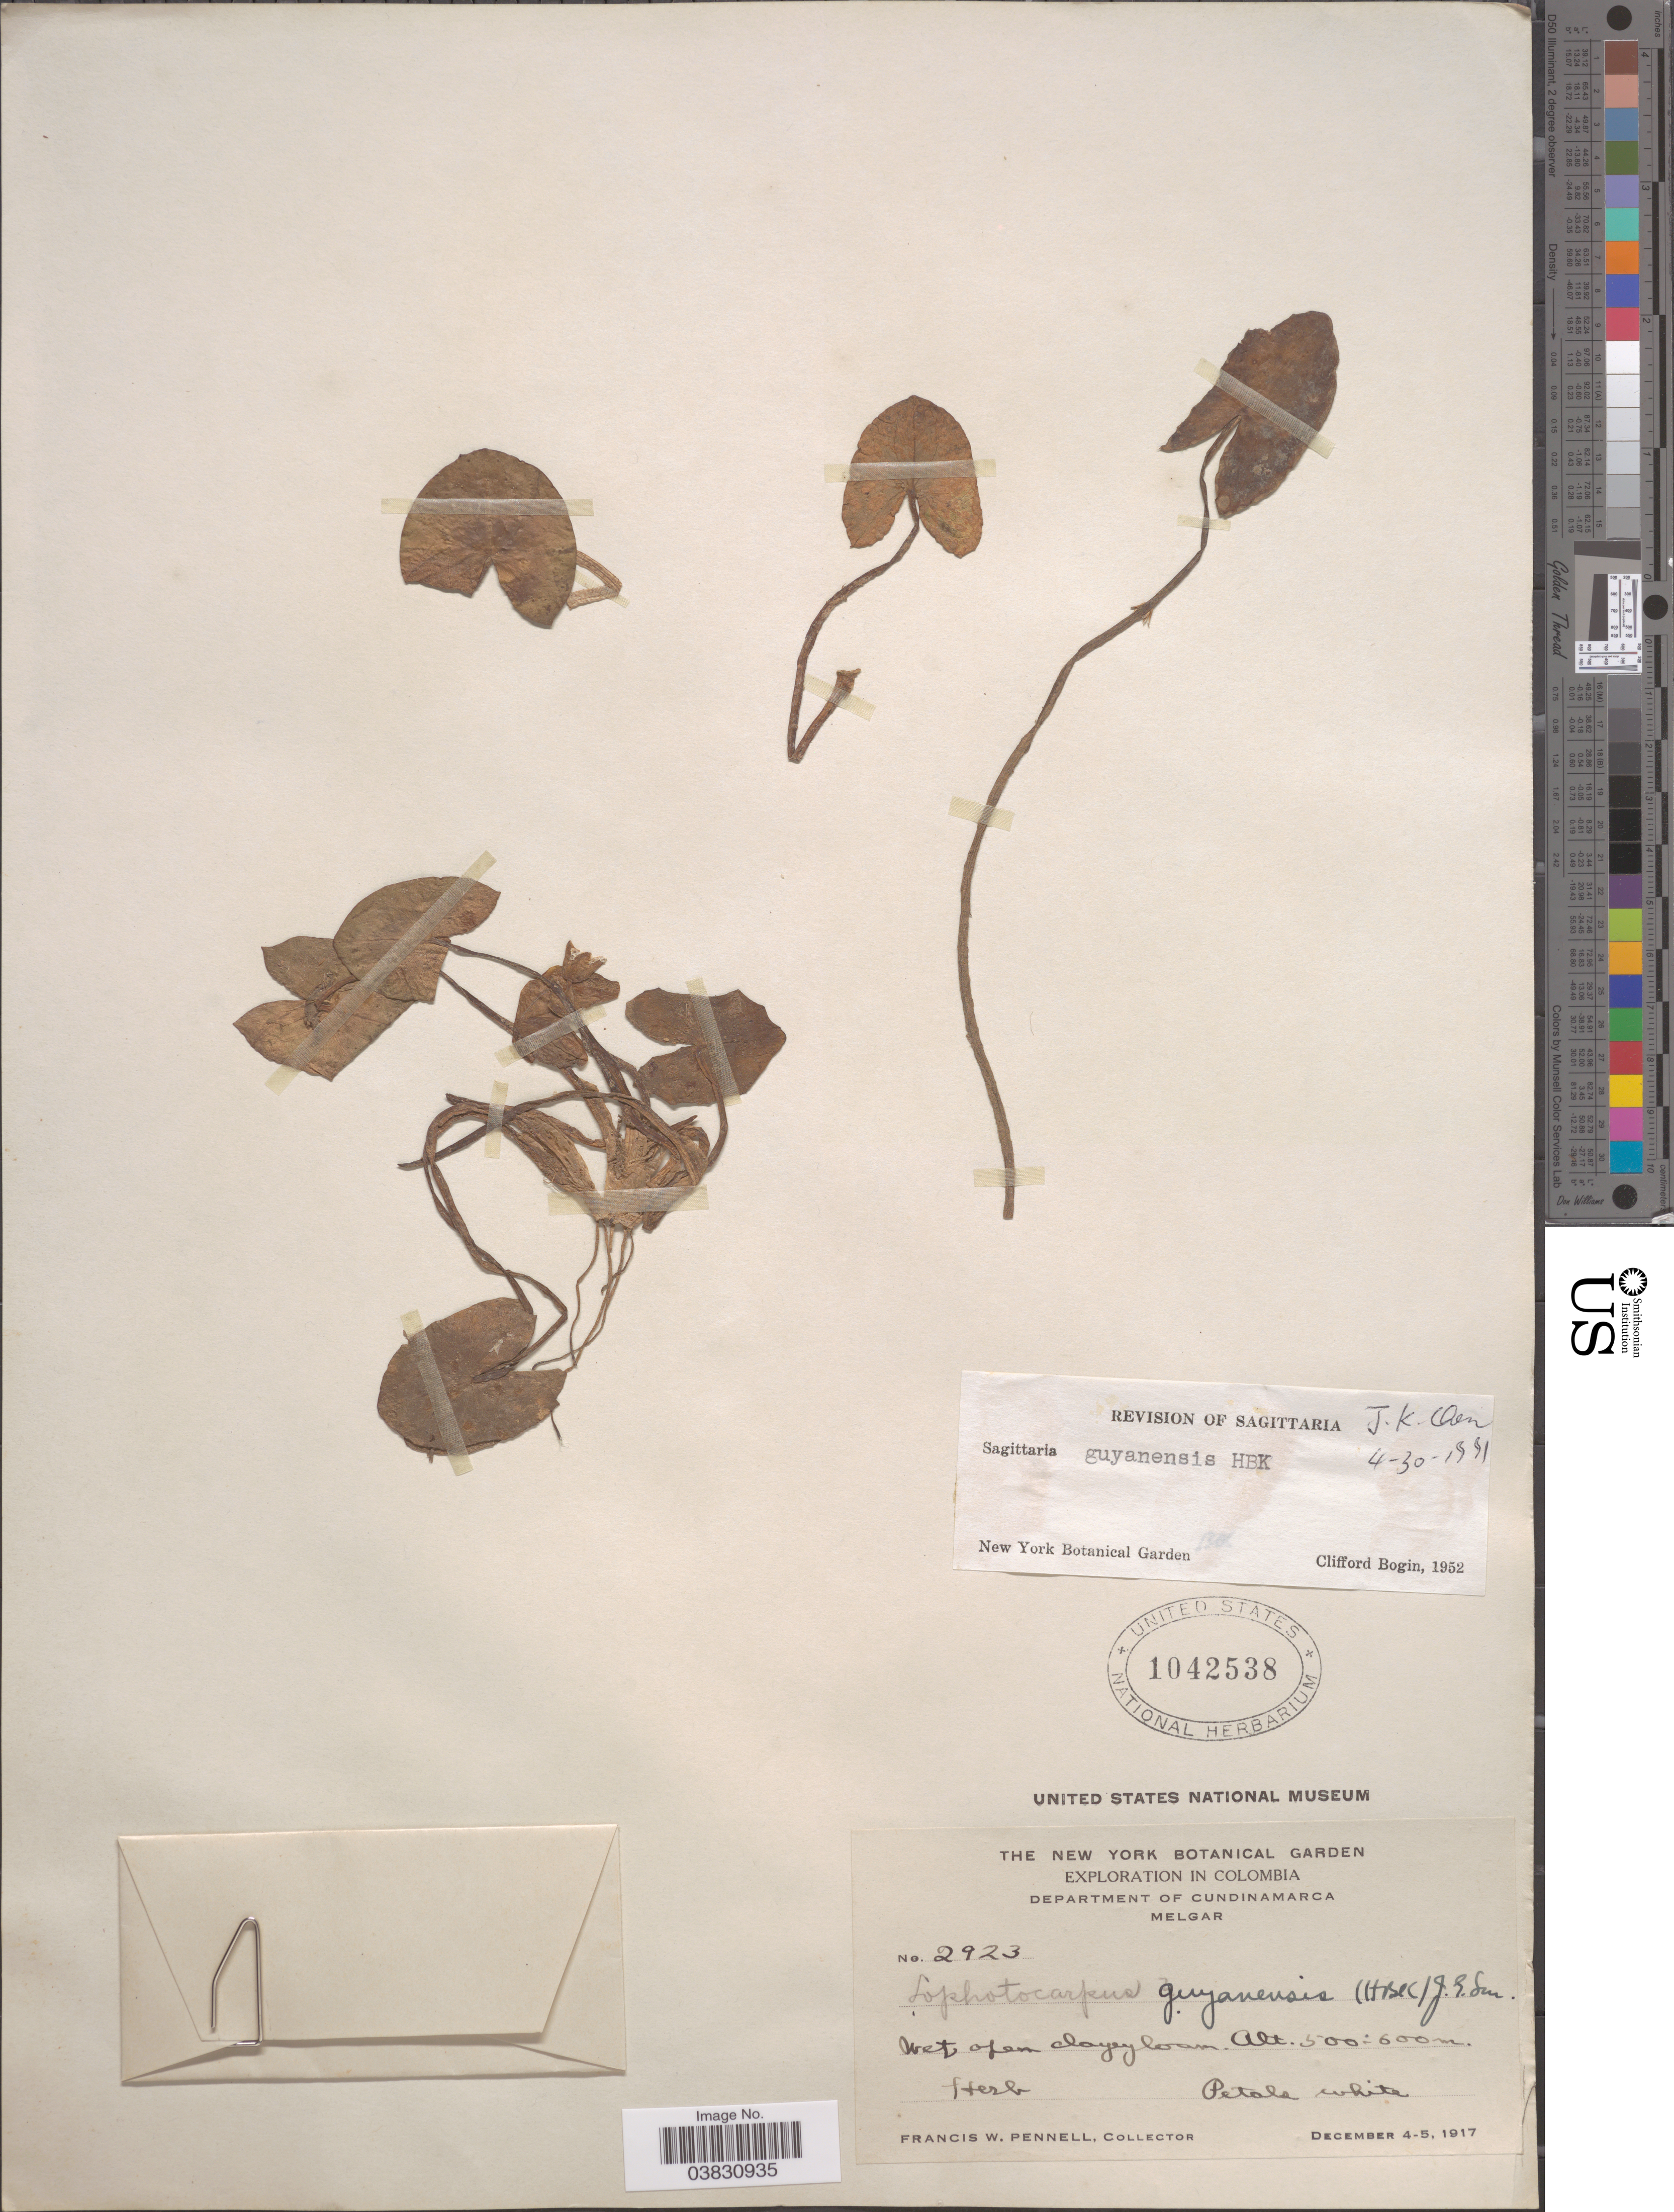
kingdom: Plantae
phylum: Tracheophyta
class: Liliopsida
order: Alismatales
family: Alismataceae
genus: Sagittaria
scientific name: Sagittaria guayanensis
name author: Kunth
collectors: F. W. Pennell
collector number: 2923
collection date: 1917-12-04/1917-12-05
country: Colombia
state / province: Cundinamarca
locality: Department of Cundinamarca. Melgar.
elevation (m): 500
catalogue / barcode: US 1042538